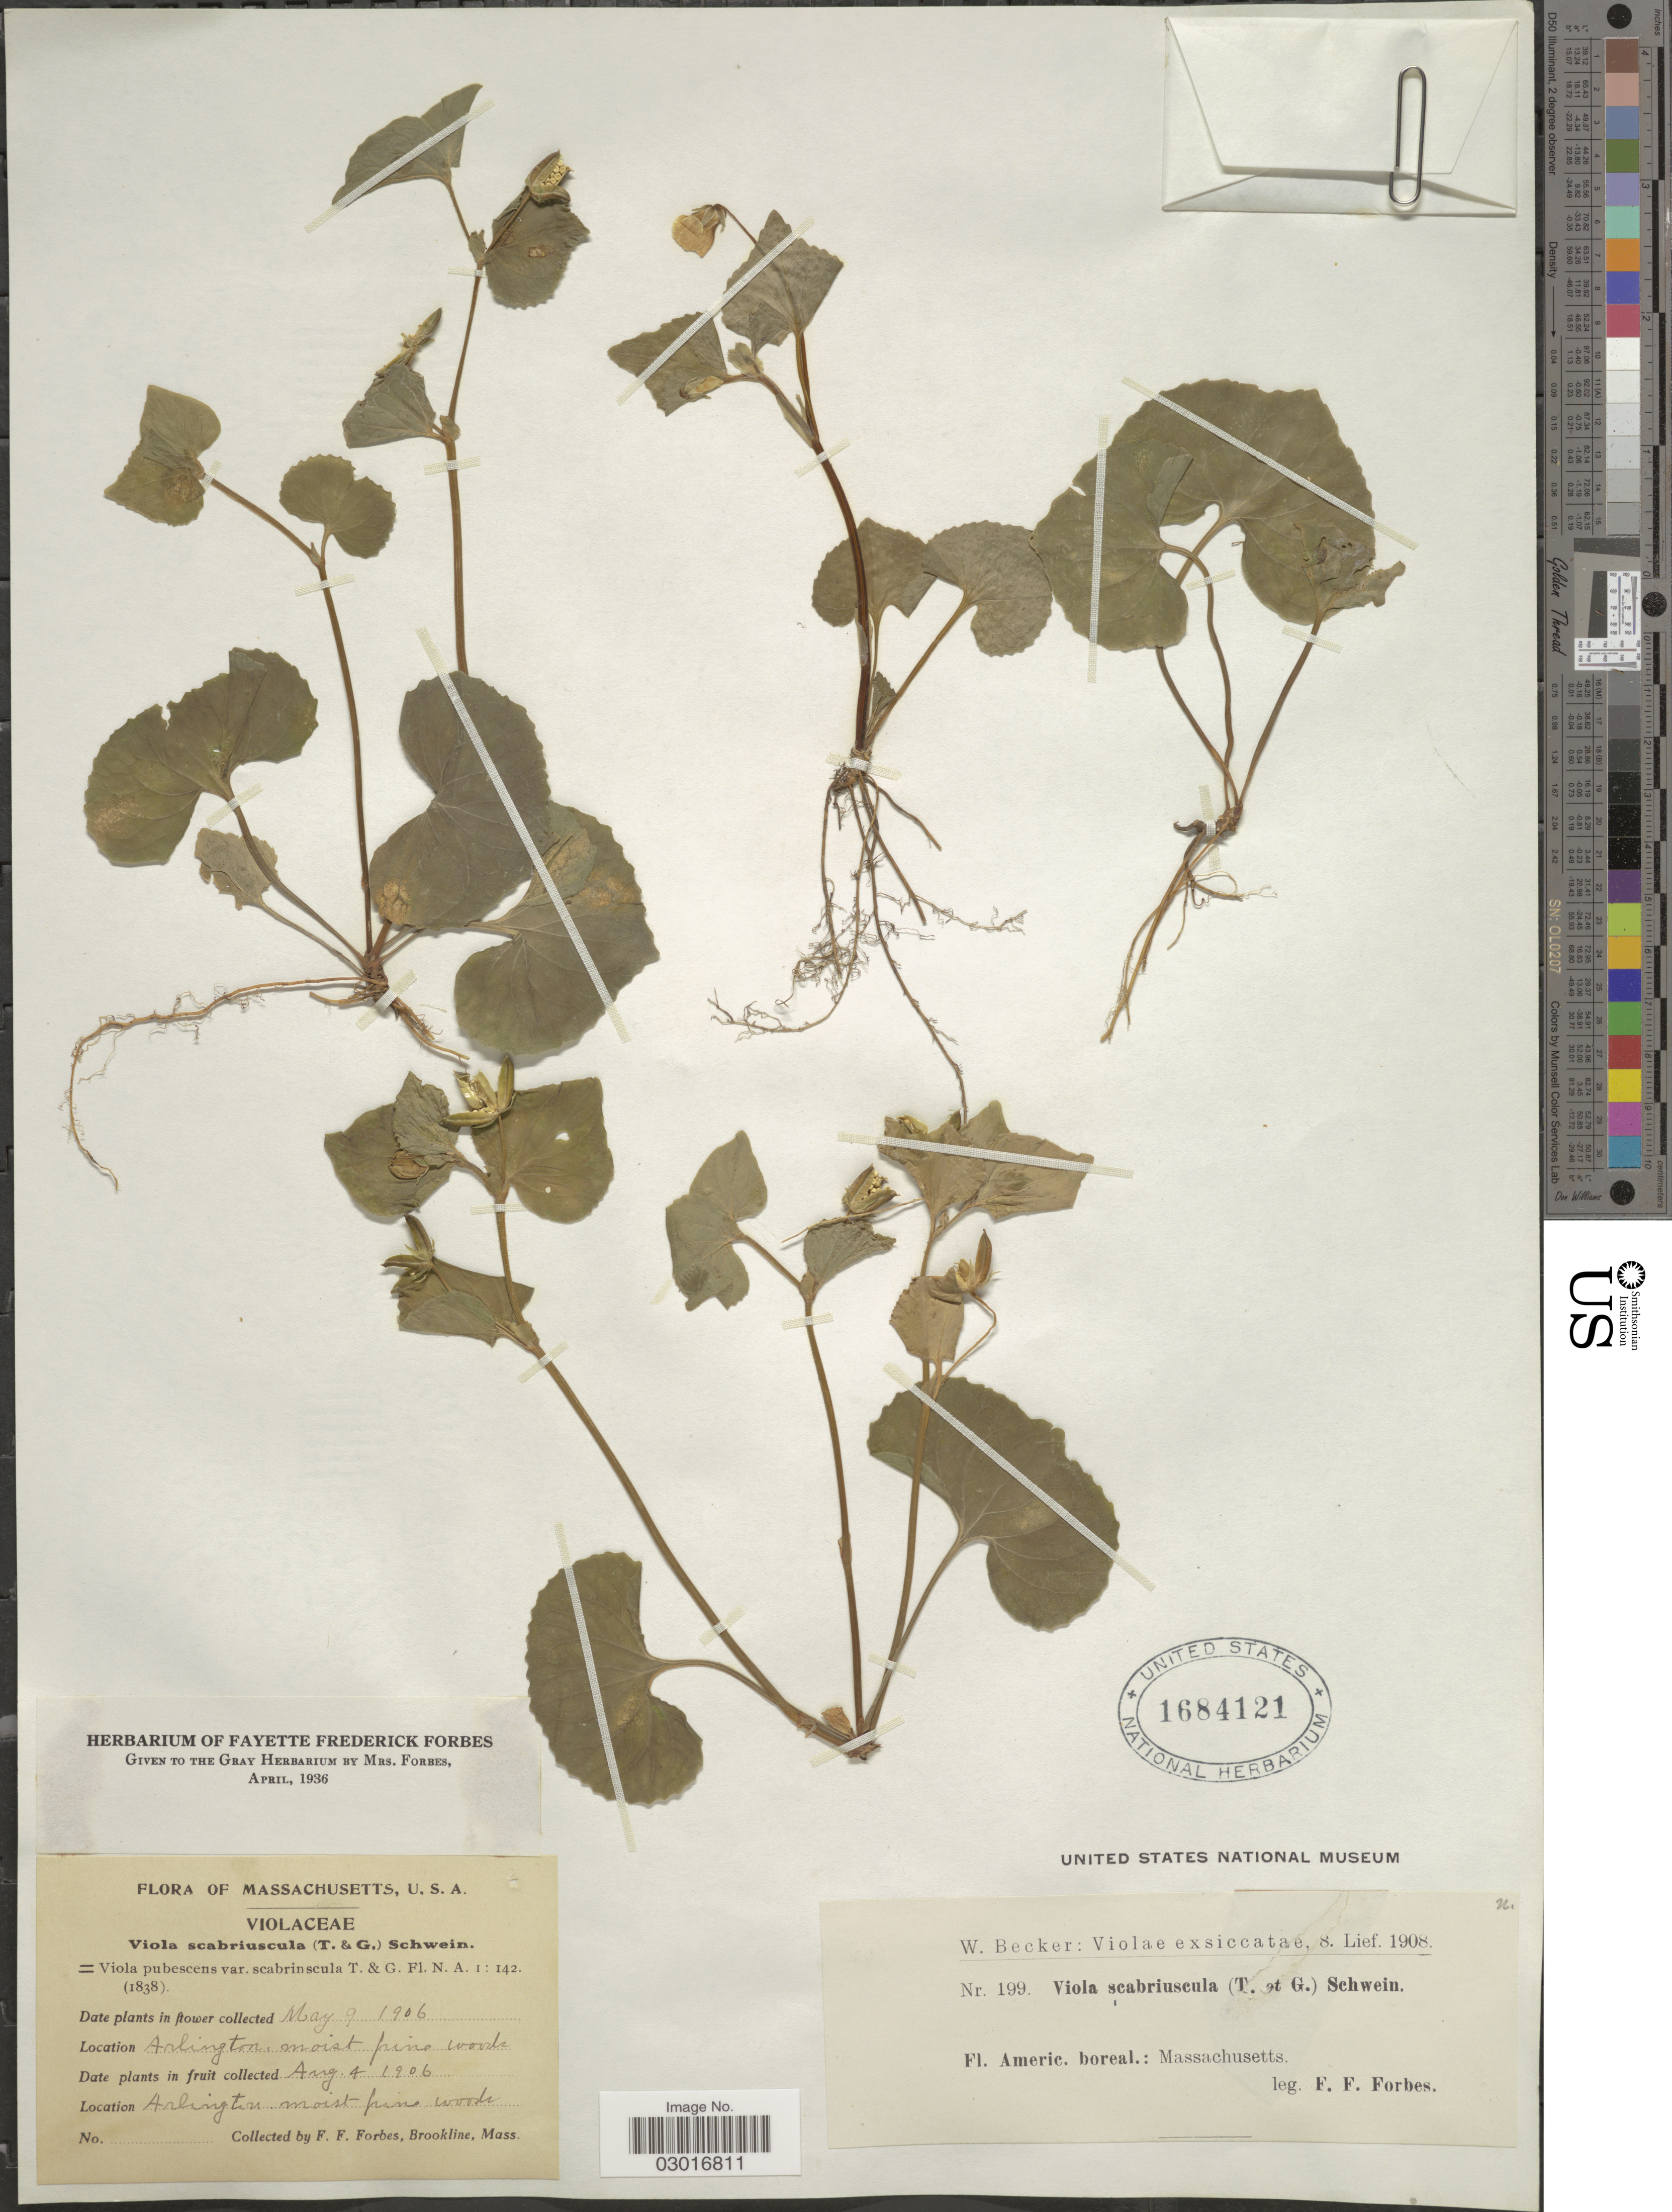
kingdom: Plantae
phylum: Tracheophyta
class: Magnoliopsida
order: Malpighiales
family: Violaceae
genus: Viola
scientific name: Viola scabriuscula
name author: (Torr. & A. Gray) Shafer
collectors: F. Forbes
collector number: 199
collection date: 1906-05-09/1906-08-04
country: United States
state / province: Massachusetts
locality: Arlington. Americ. boreal.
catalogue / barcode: US 1684121